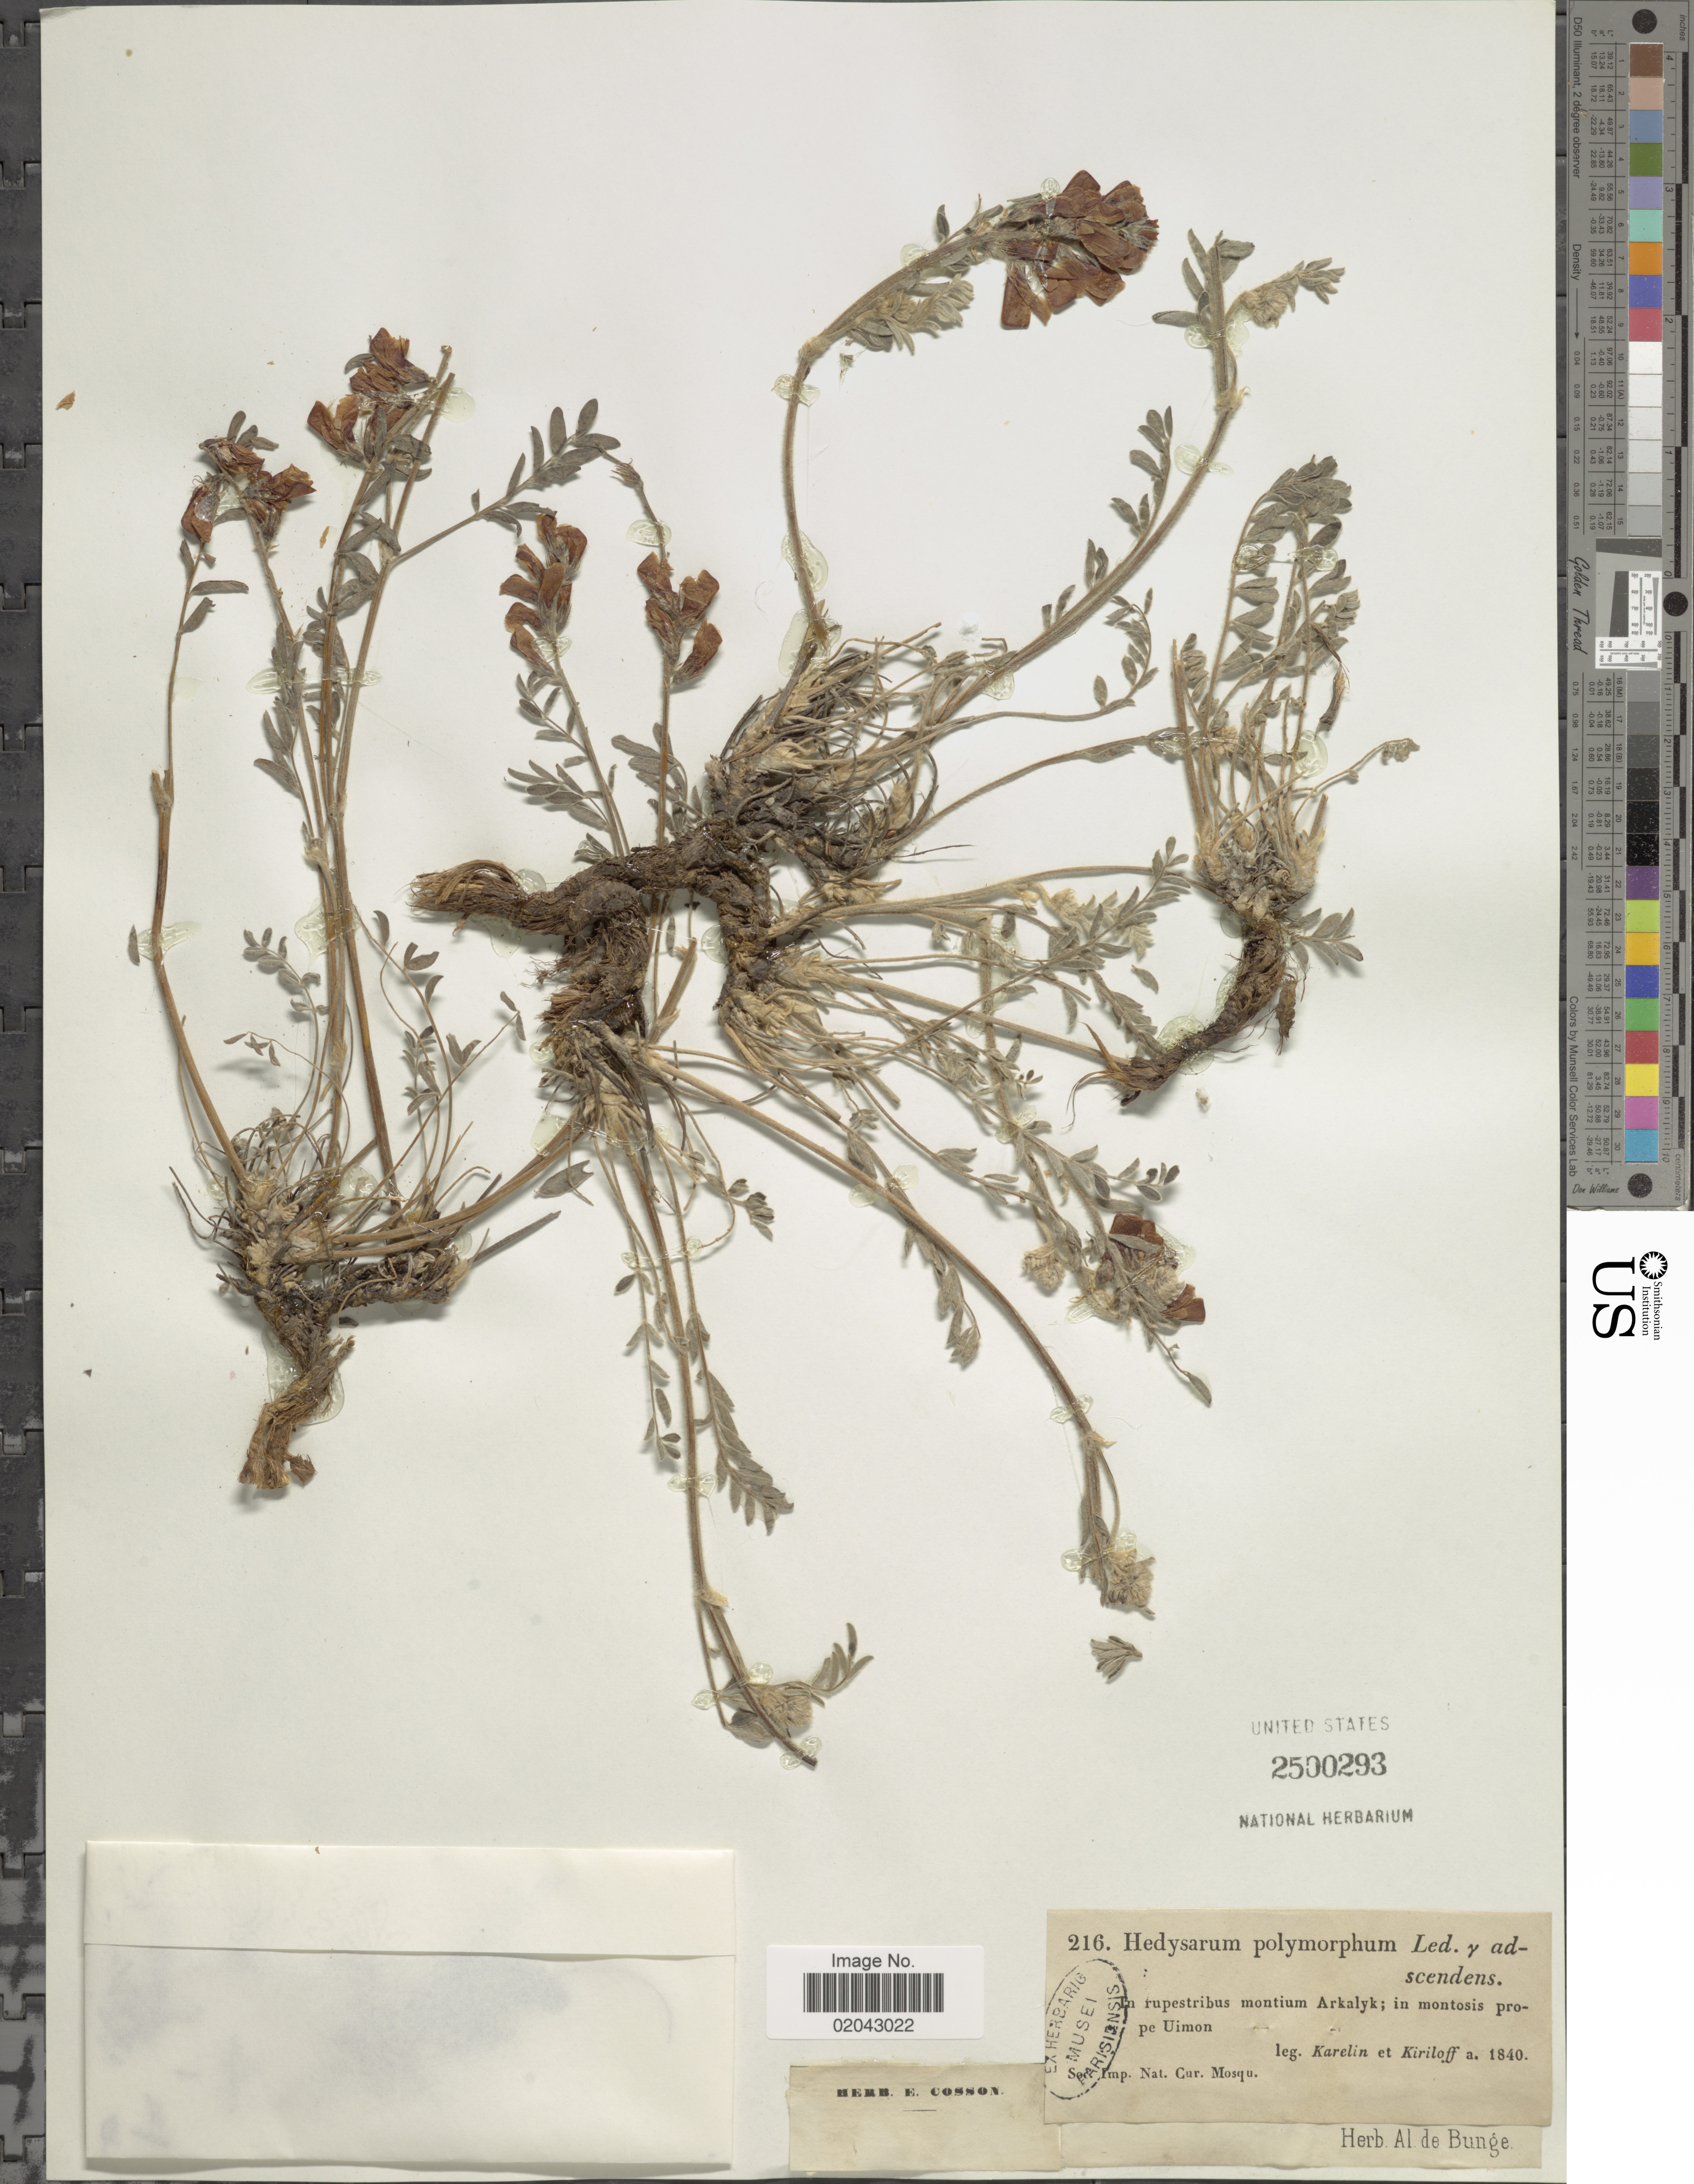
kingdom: Plantae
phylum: Tracheophyta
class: Magnoliopsida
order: Fabales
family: Fabaceae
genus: Hedysarum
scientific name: Hedysarum polymorphum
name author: Ledeb.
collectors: Karelin & Kiriloff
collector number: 216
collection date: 1840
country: Russian Federation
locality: In rupestribus montium Arkalyk; in montosis prope Uimon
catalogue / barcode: US 2500293